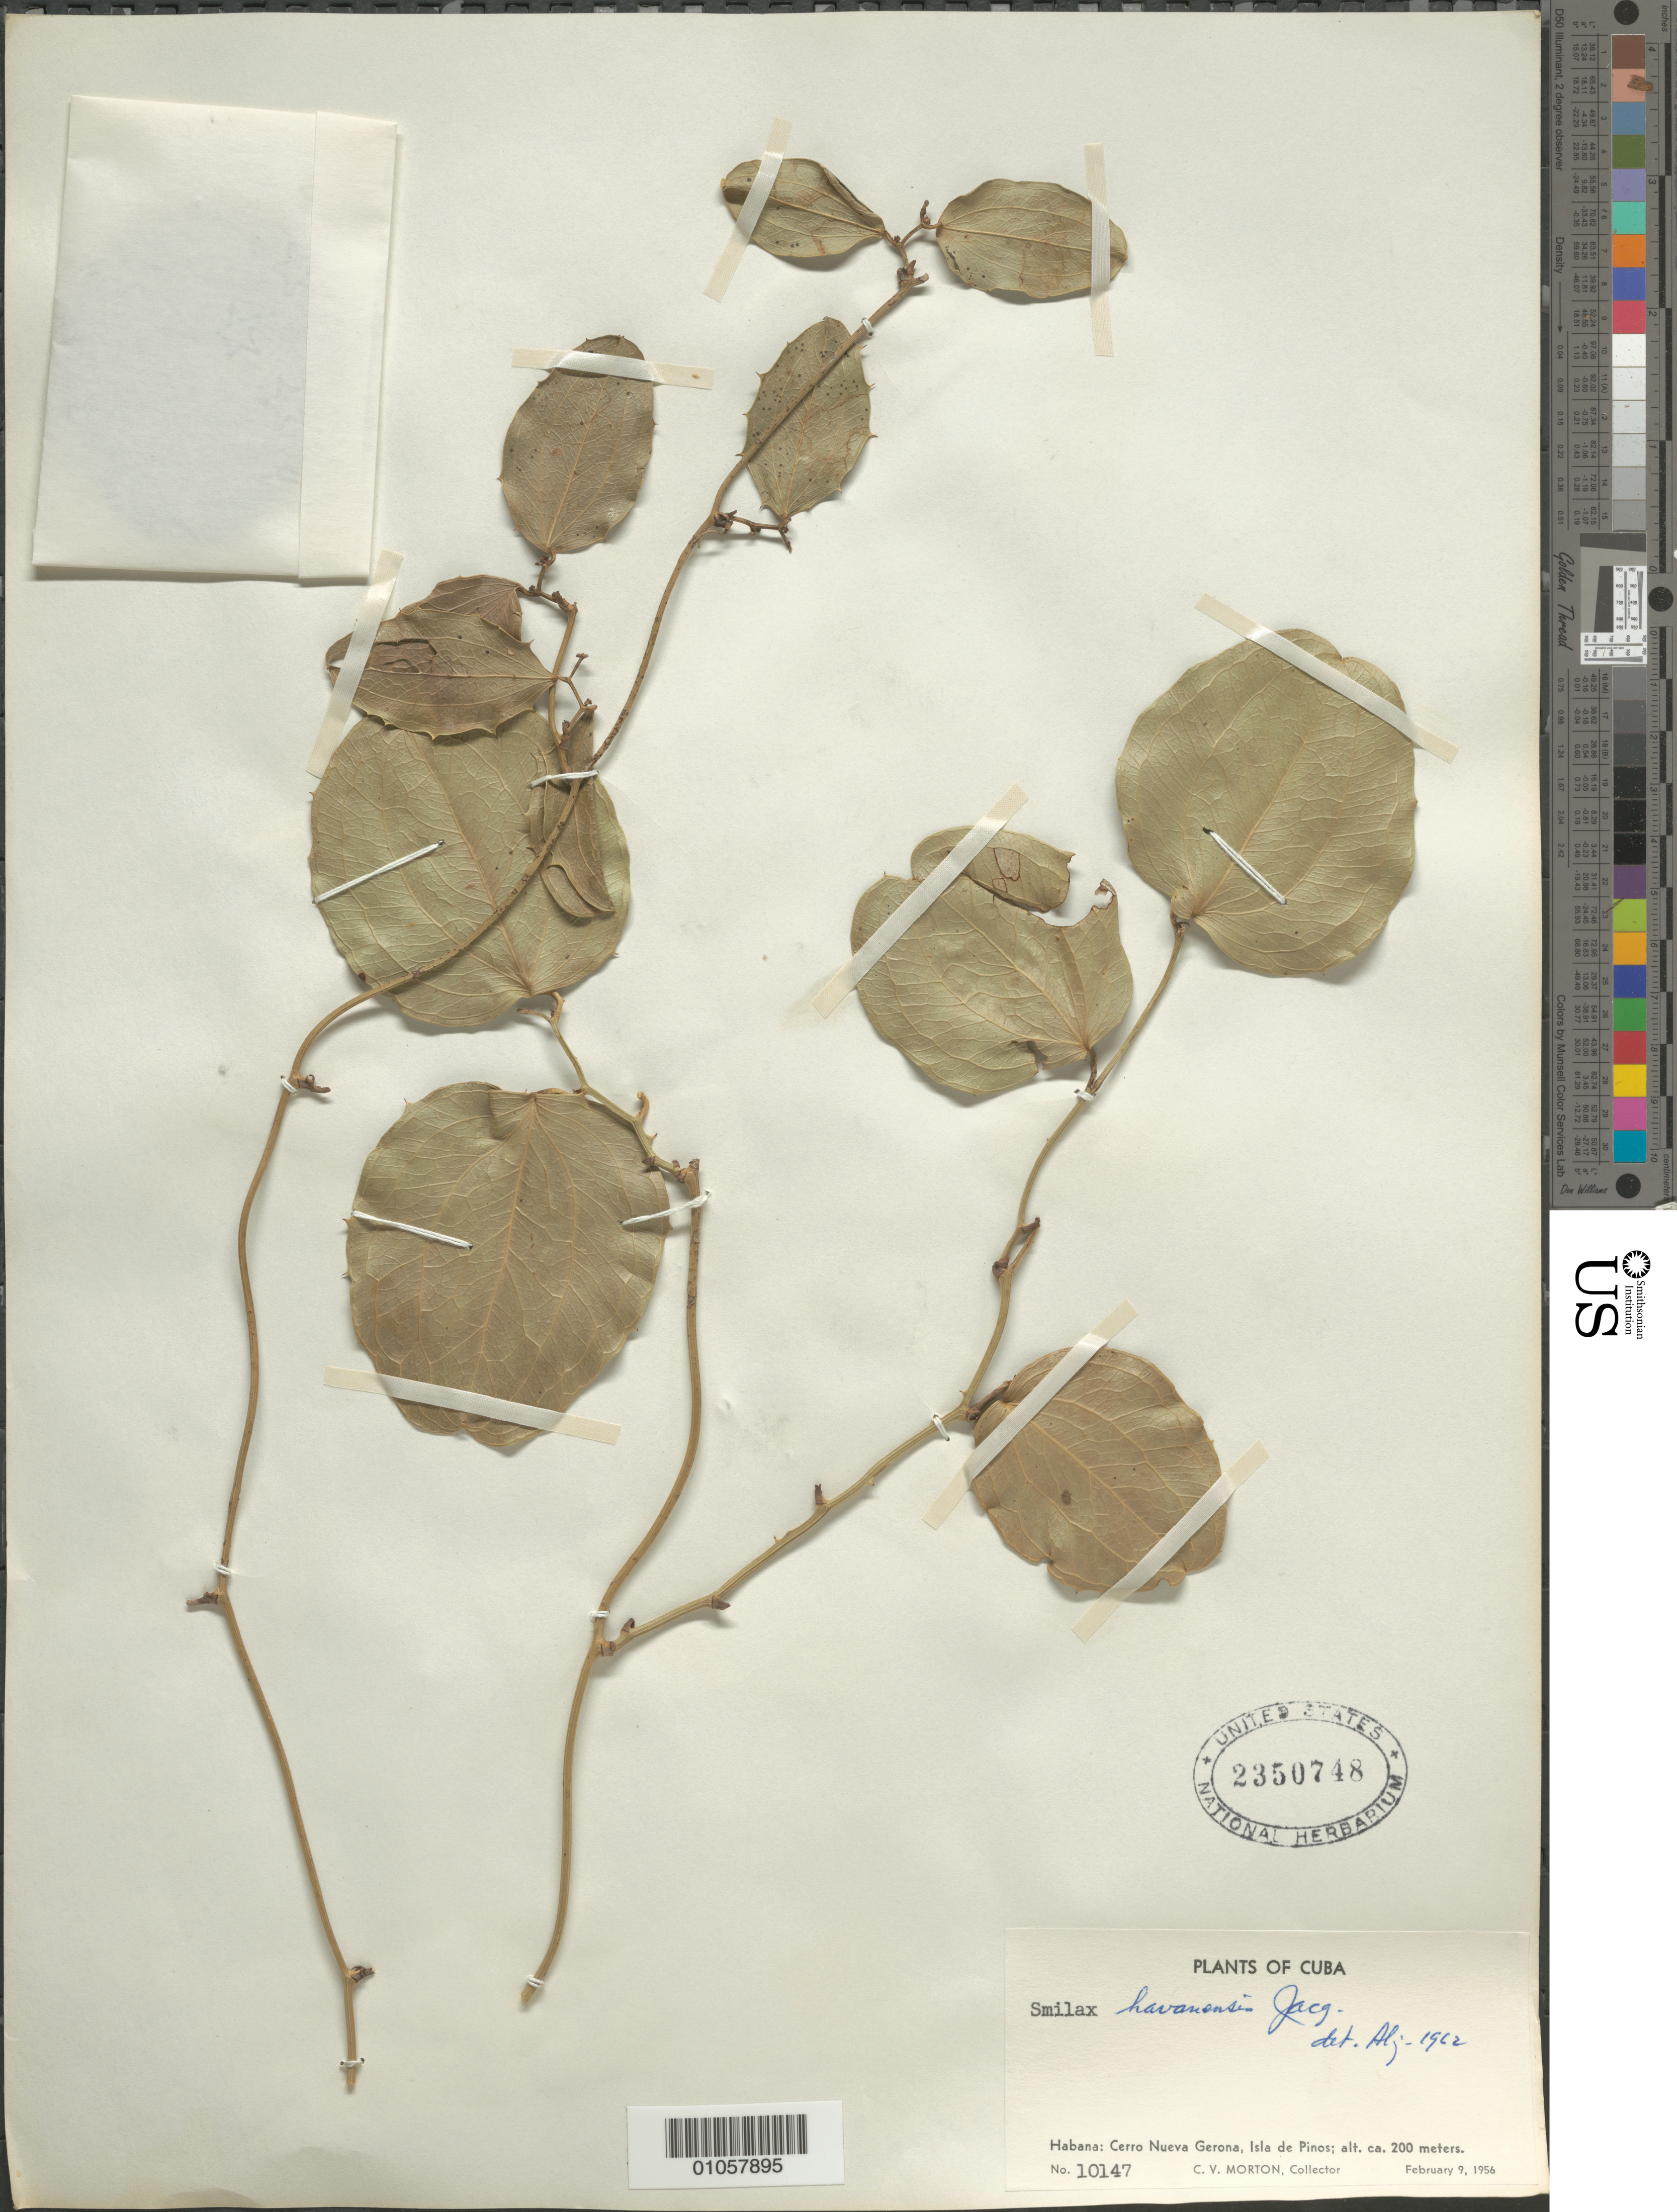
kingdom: Plantae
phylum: Tracheophyta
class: Liliopsida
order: Liliales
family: Smilacaceae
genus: Smilax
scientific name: Smilax havanensis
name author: Jacq.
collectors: C. V. Morton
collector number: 10147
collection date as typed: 09 Feb 1956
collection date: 1956-02-09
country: Cuba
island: Isla de la Juventud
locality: Isle of Pines, Cerro Nueva Gerona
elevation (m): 200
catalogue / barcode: US 2350748